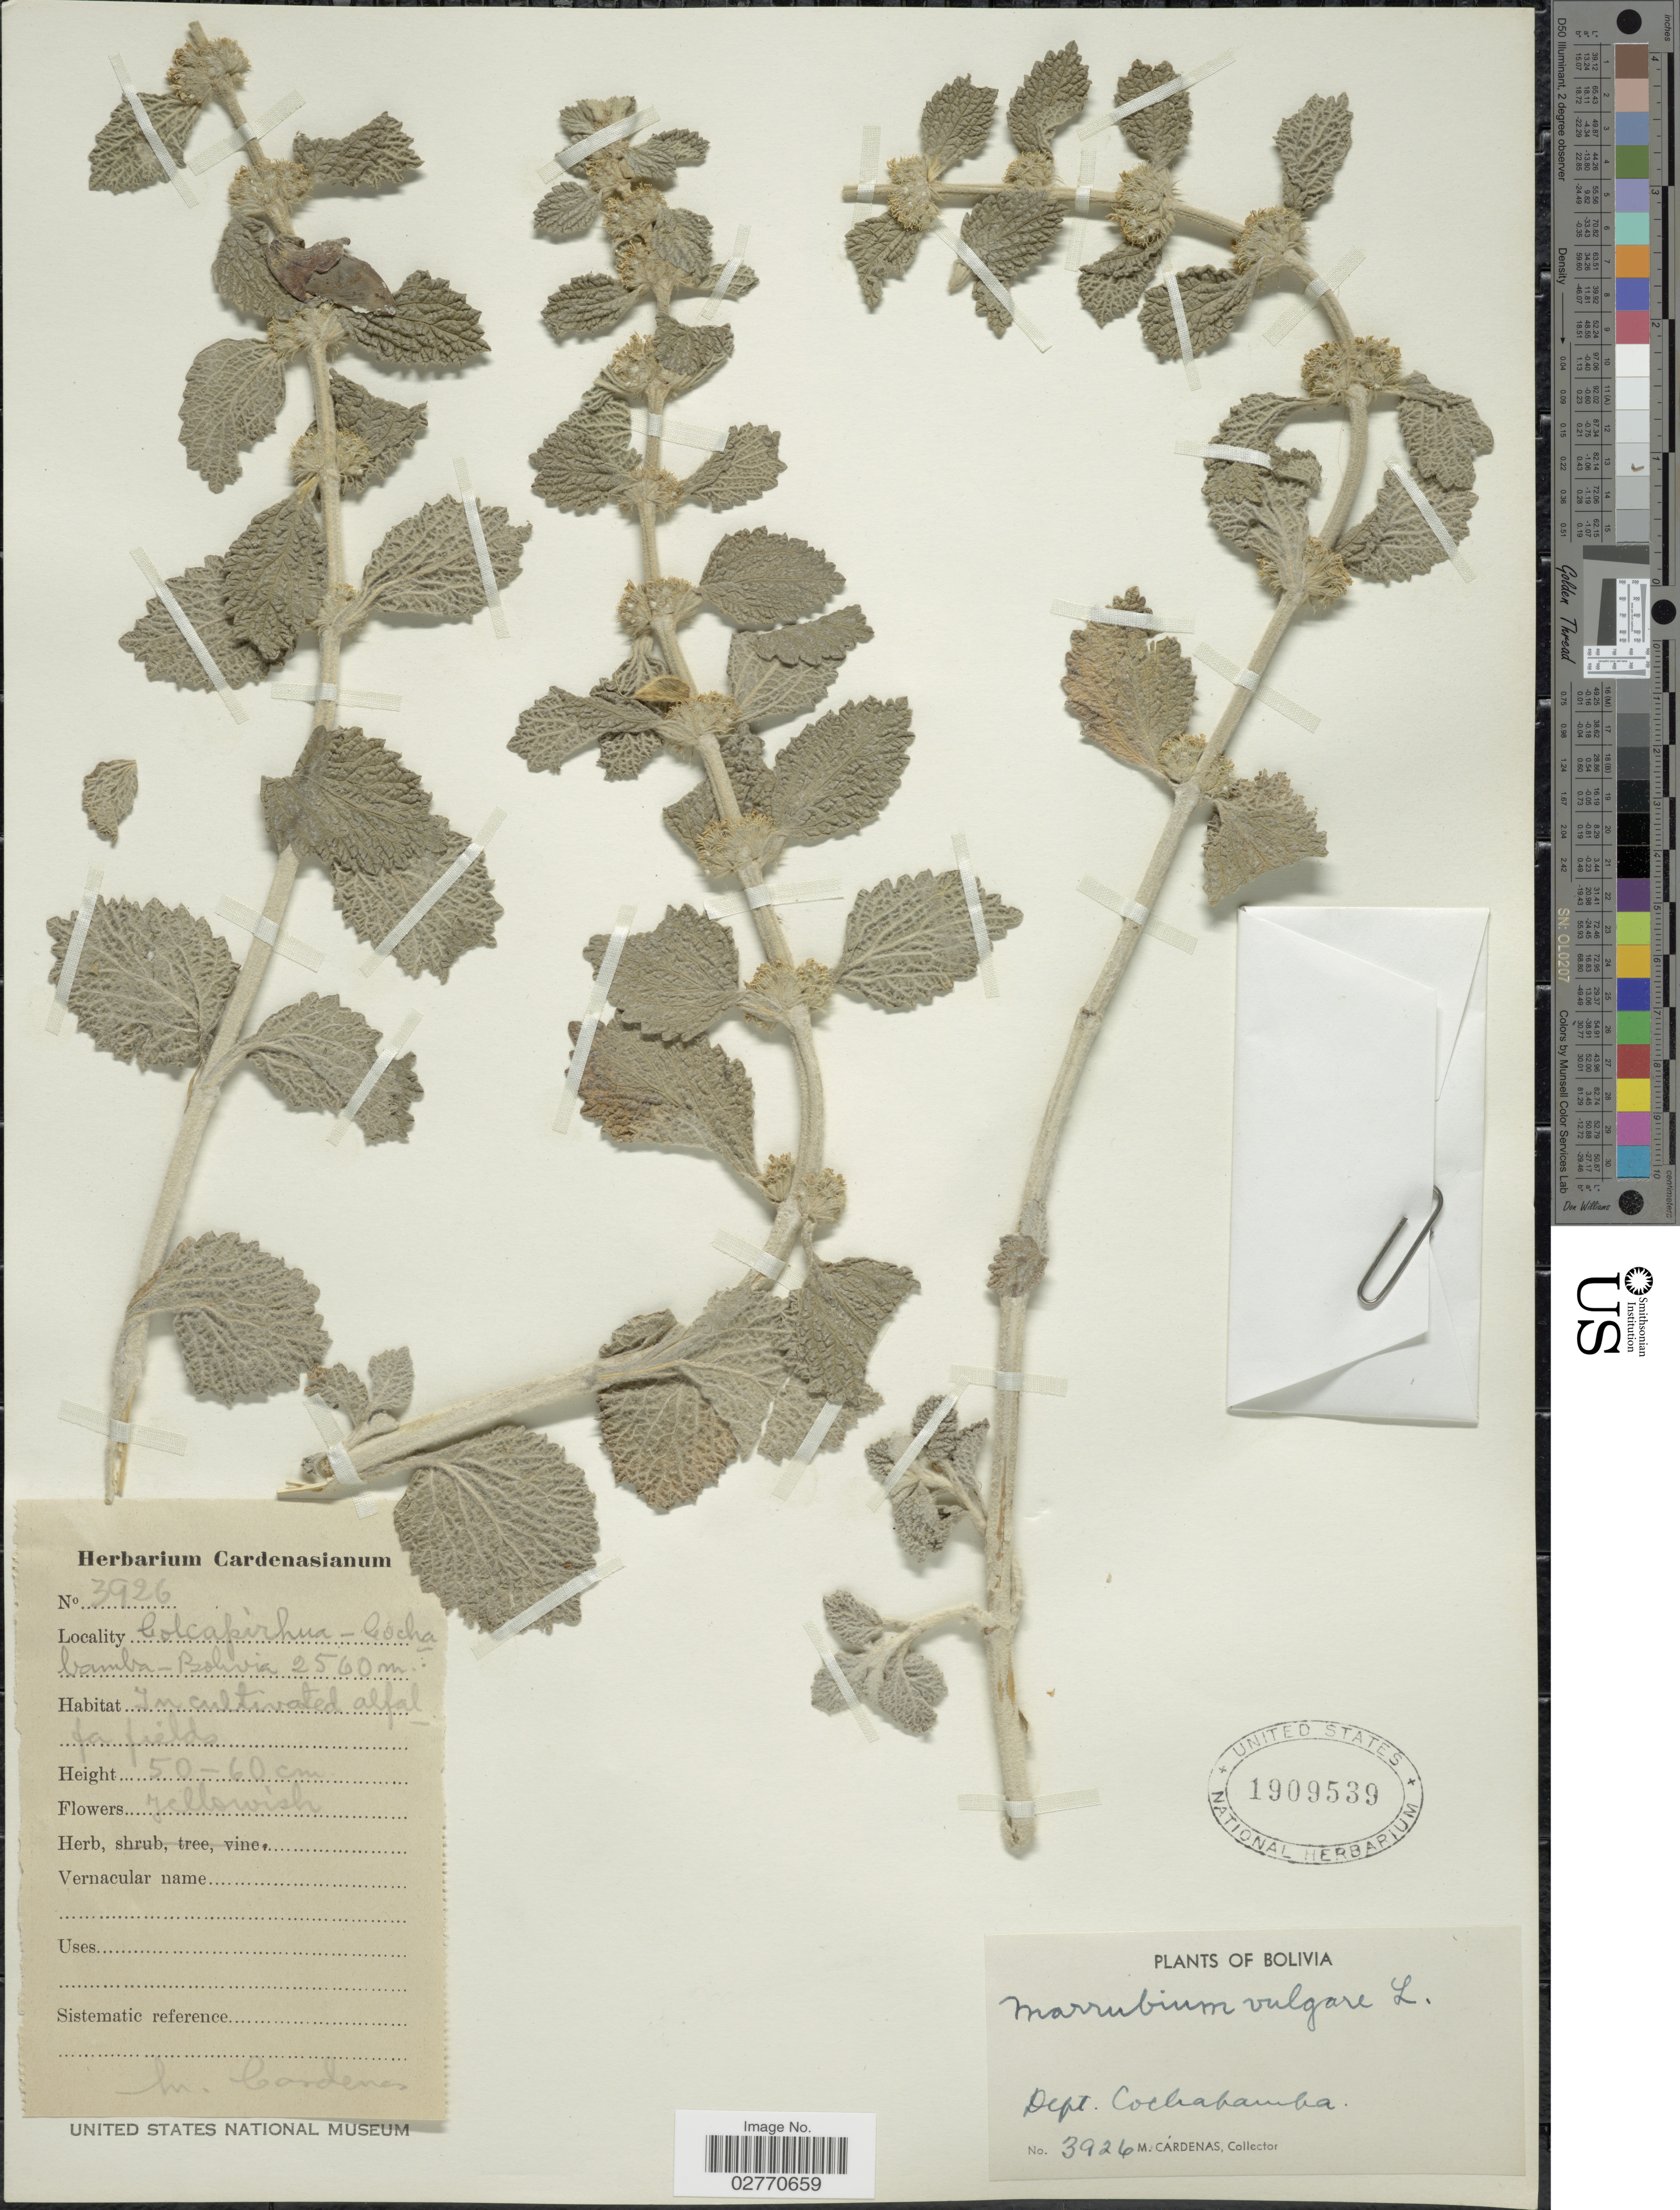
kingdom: Plantae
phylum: Tracheophyta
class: Magnoliopsida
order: Lamiales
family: Lamiaceae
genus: Marrubium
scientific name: Marrubium vulgare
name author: L.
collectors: M. Cárdenas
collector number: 3926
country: Bolivia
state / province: Cochabamba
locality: Colcapirhua, Dept. Cochabamba.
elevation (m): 2560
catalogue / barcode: US 1909539